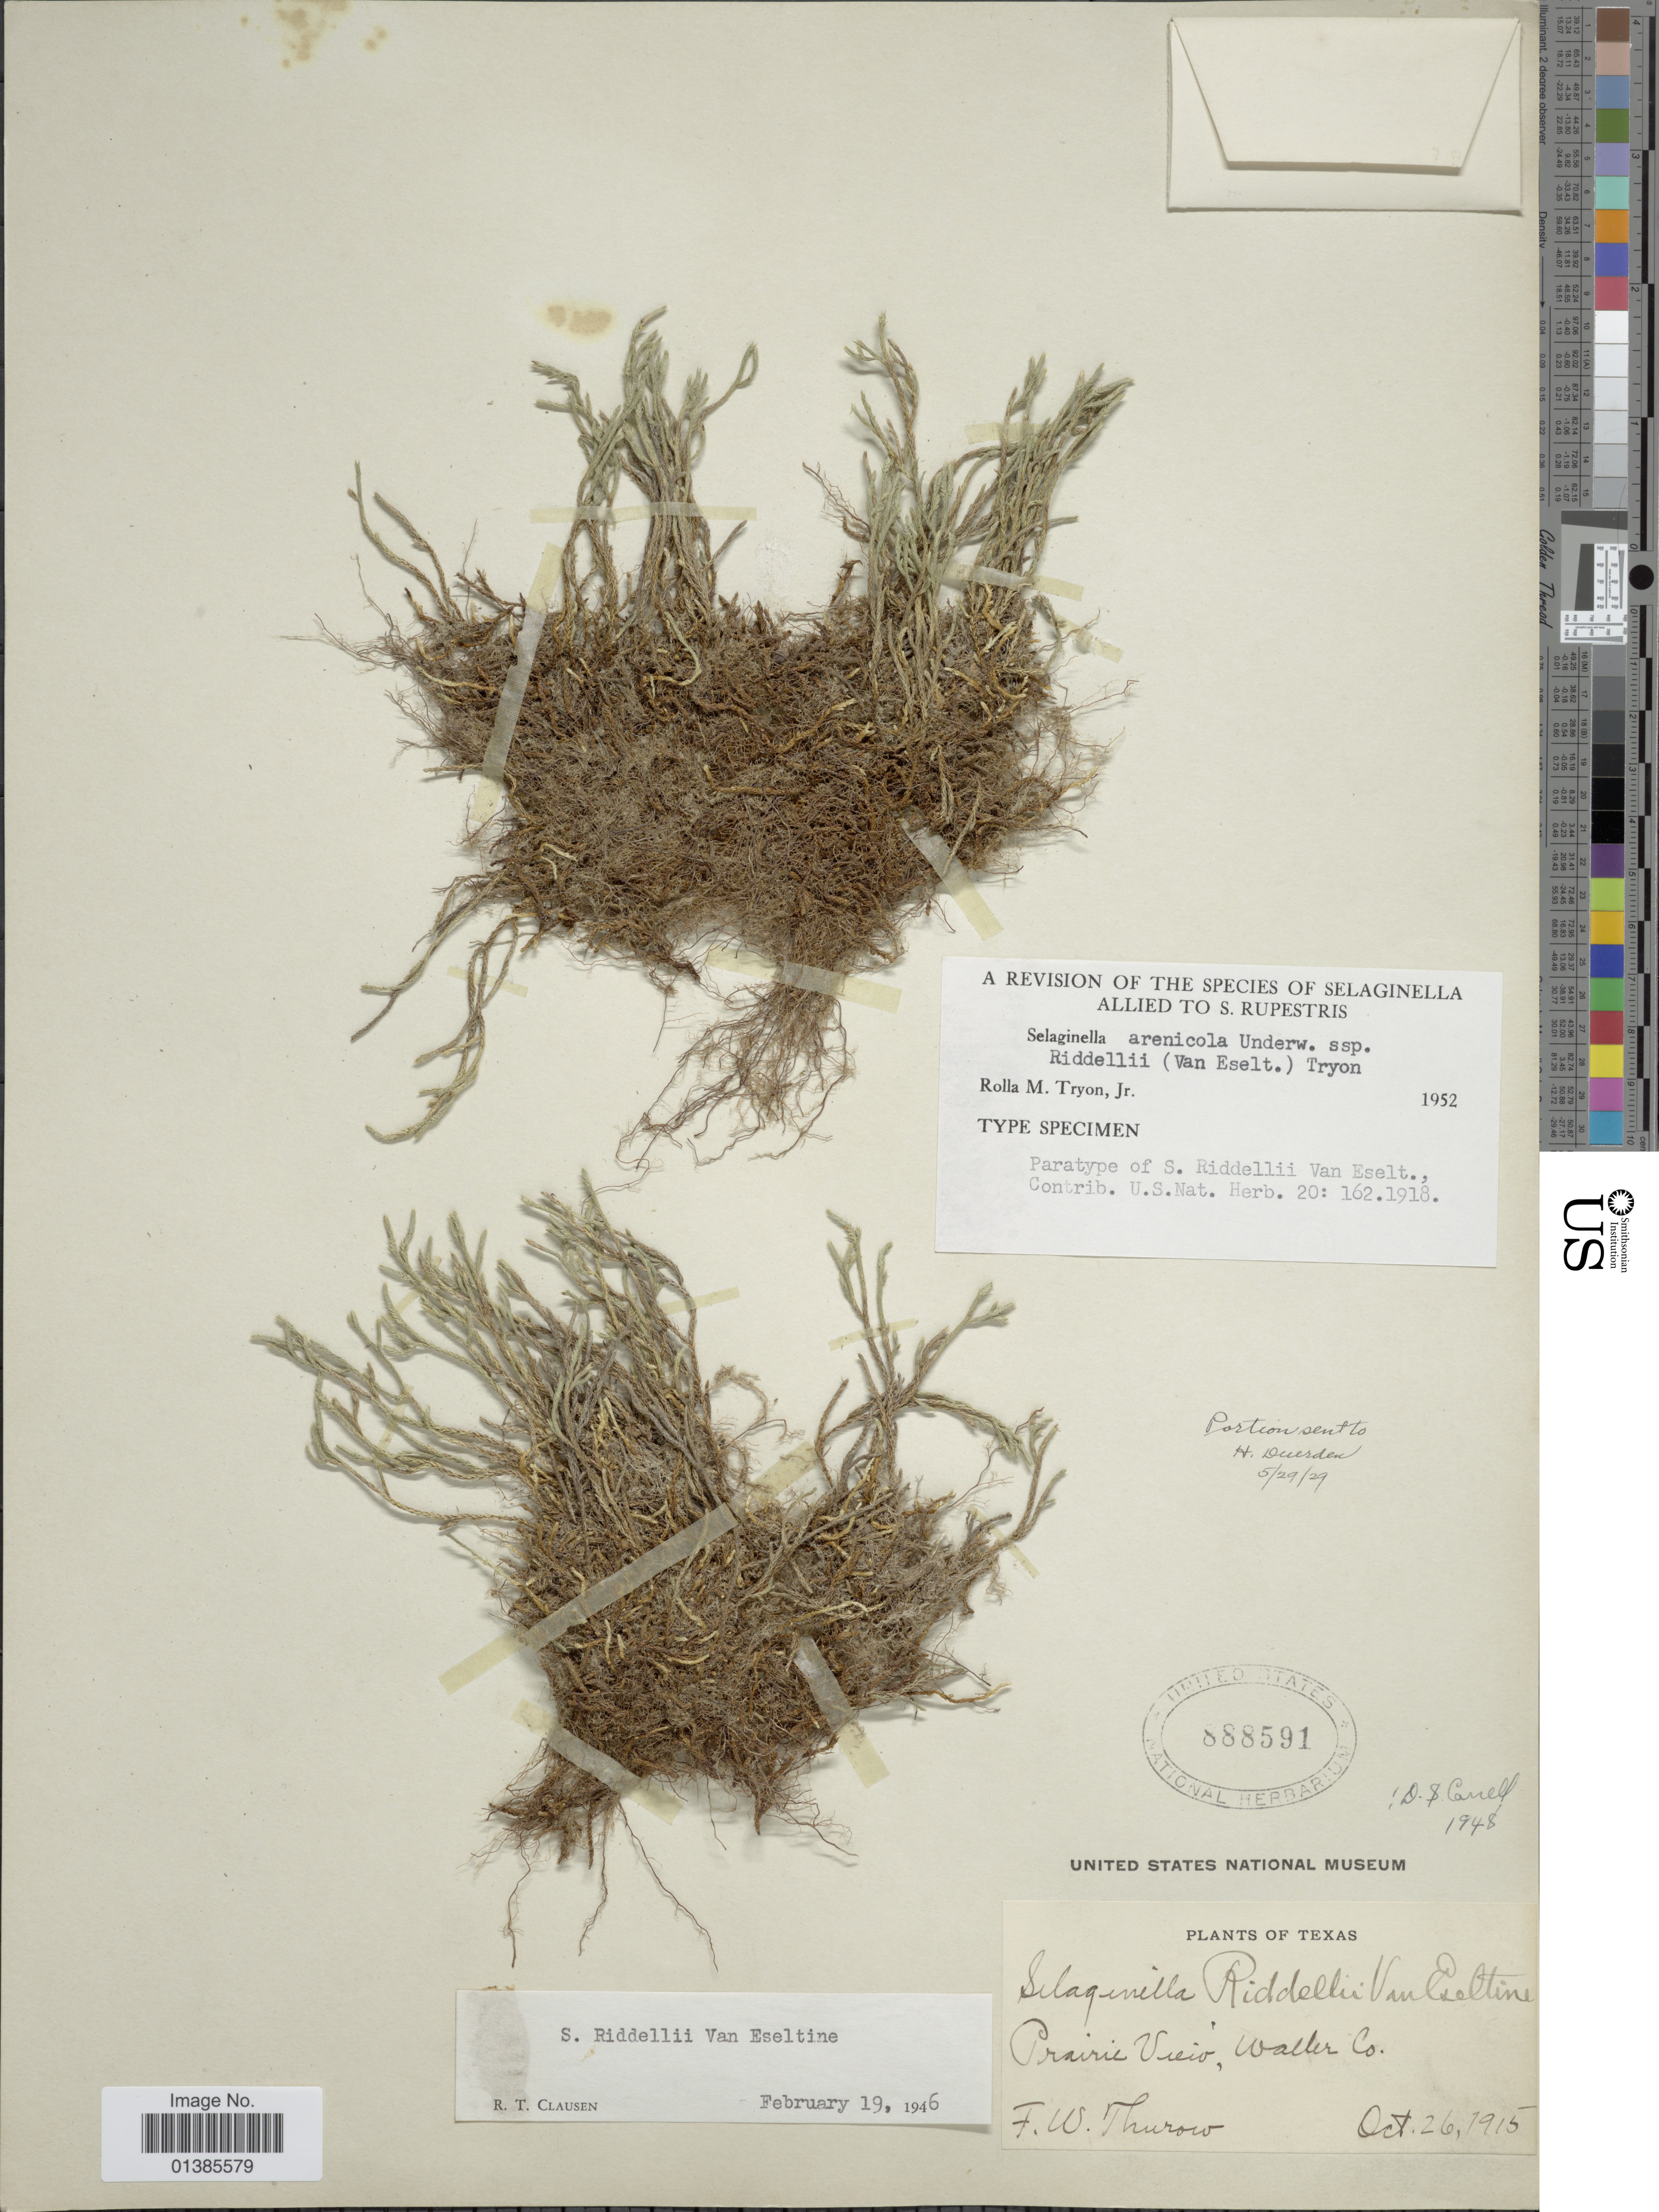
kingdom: Plantae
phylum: Tracheophyta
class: Lycopodiopsida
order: Selaginellales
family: Selaginellaceae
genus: Selaginella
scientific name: Selaginella arenicola subsp. riddellii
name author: (Van Eselt.) R.M. Tryon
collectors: F. W. Thurow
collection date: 1915-10-26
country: United States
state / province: Texas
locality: Prairie View, Waller Co.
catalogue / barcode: US 888591